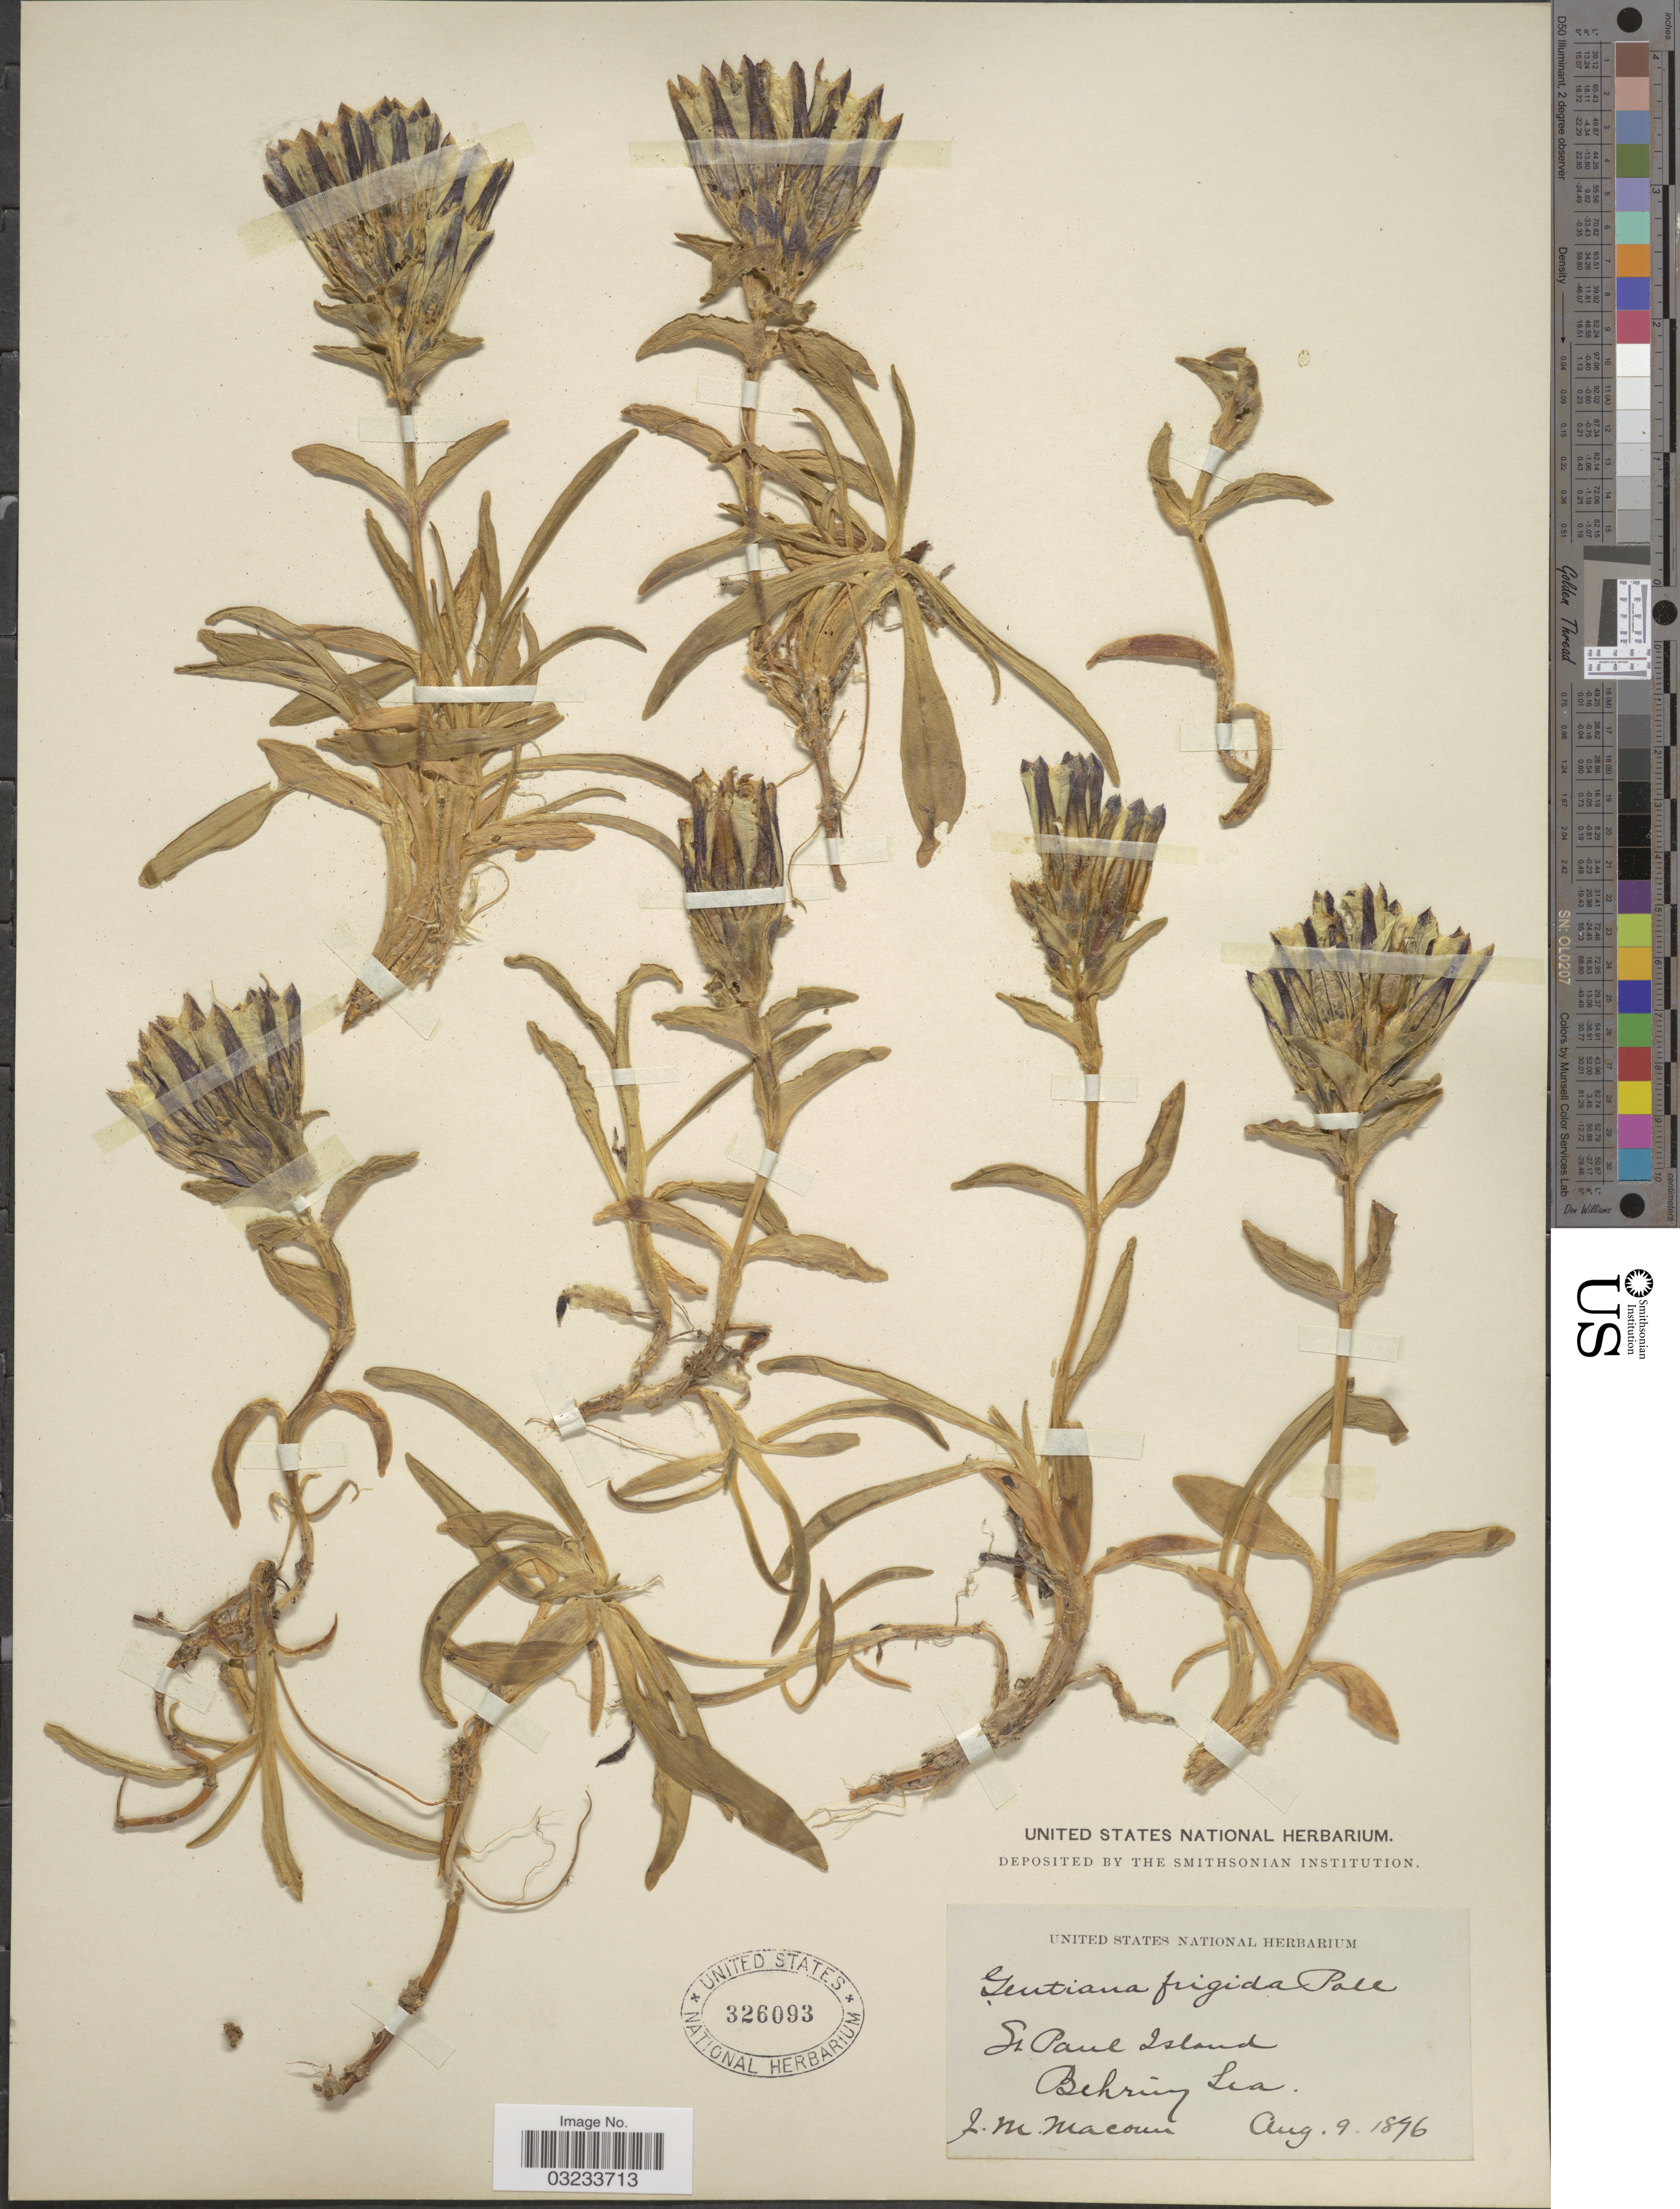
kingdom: Plantae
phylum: Tracheophyta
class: Magnoliopsida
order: Gentianales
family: Gentianaceae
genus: Gentiana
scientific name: Gentiana algida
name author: Pall.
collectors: J. M. Macoun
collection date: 1896-08-09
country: United States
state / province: Alaska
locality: St Paul Island. Behring Sea.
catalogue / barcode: US 326093